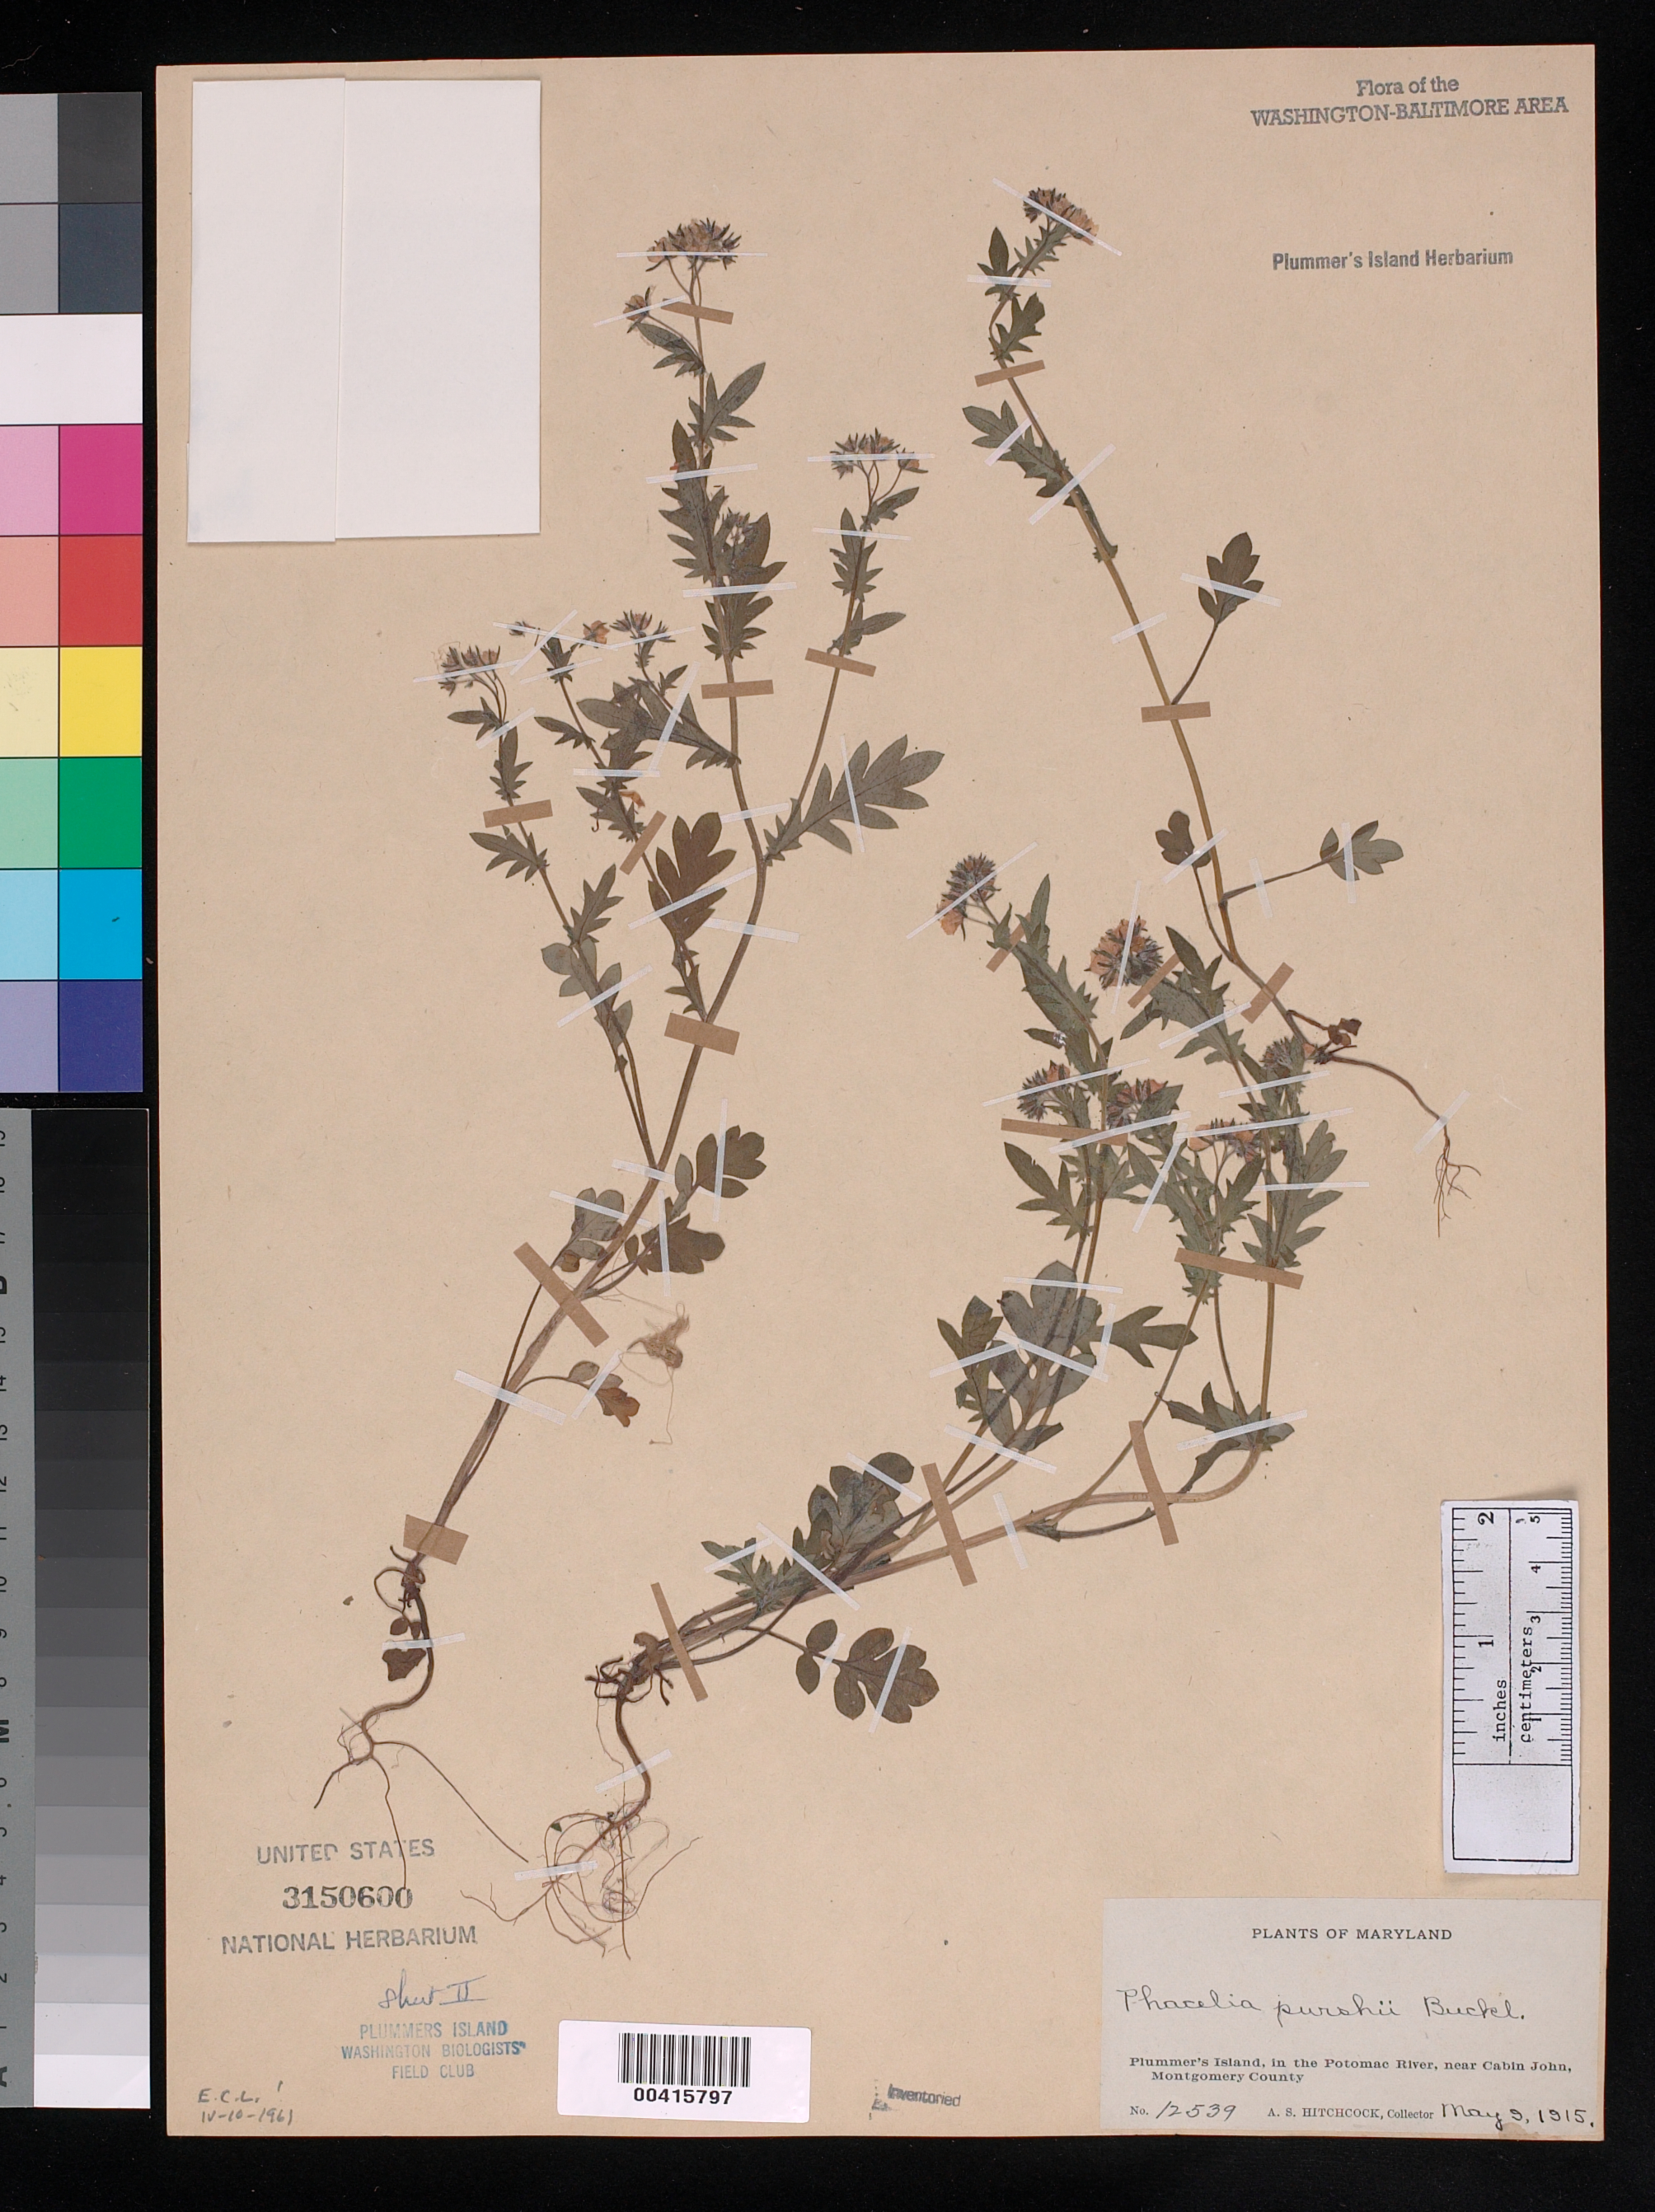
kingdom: Plantae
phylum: Tracheophyta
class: Magnoliopsida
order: Boraginales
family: Hydrophyllaceae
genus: Phacelia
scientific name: Phacelia purshii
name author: Buckley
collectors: A. S. Hitchcock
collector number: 12539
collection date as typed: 09 May 1915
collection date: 1915-05-09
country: United States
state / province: Maryland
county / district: Montgomery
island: Plummers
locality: Plummer's Island, near Cabin John C. & O. Canal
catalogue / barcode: US 3150600